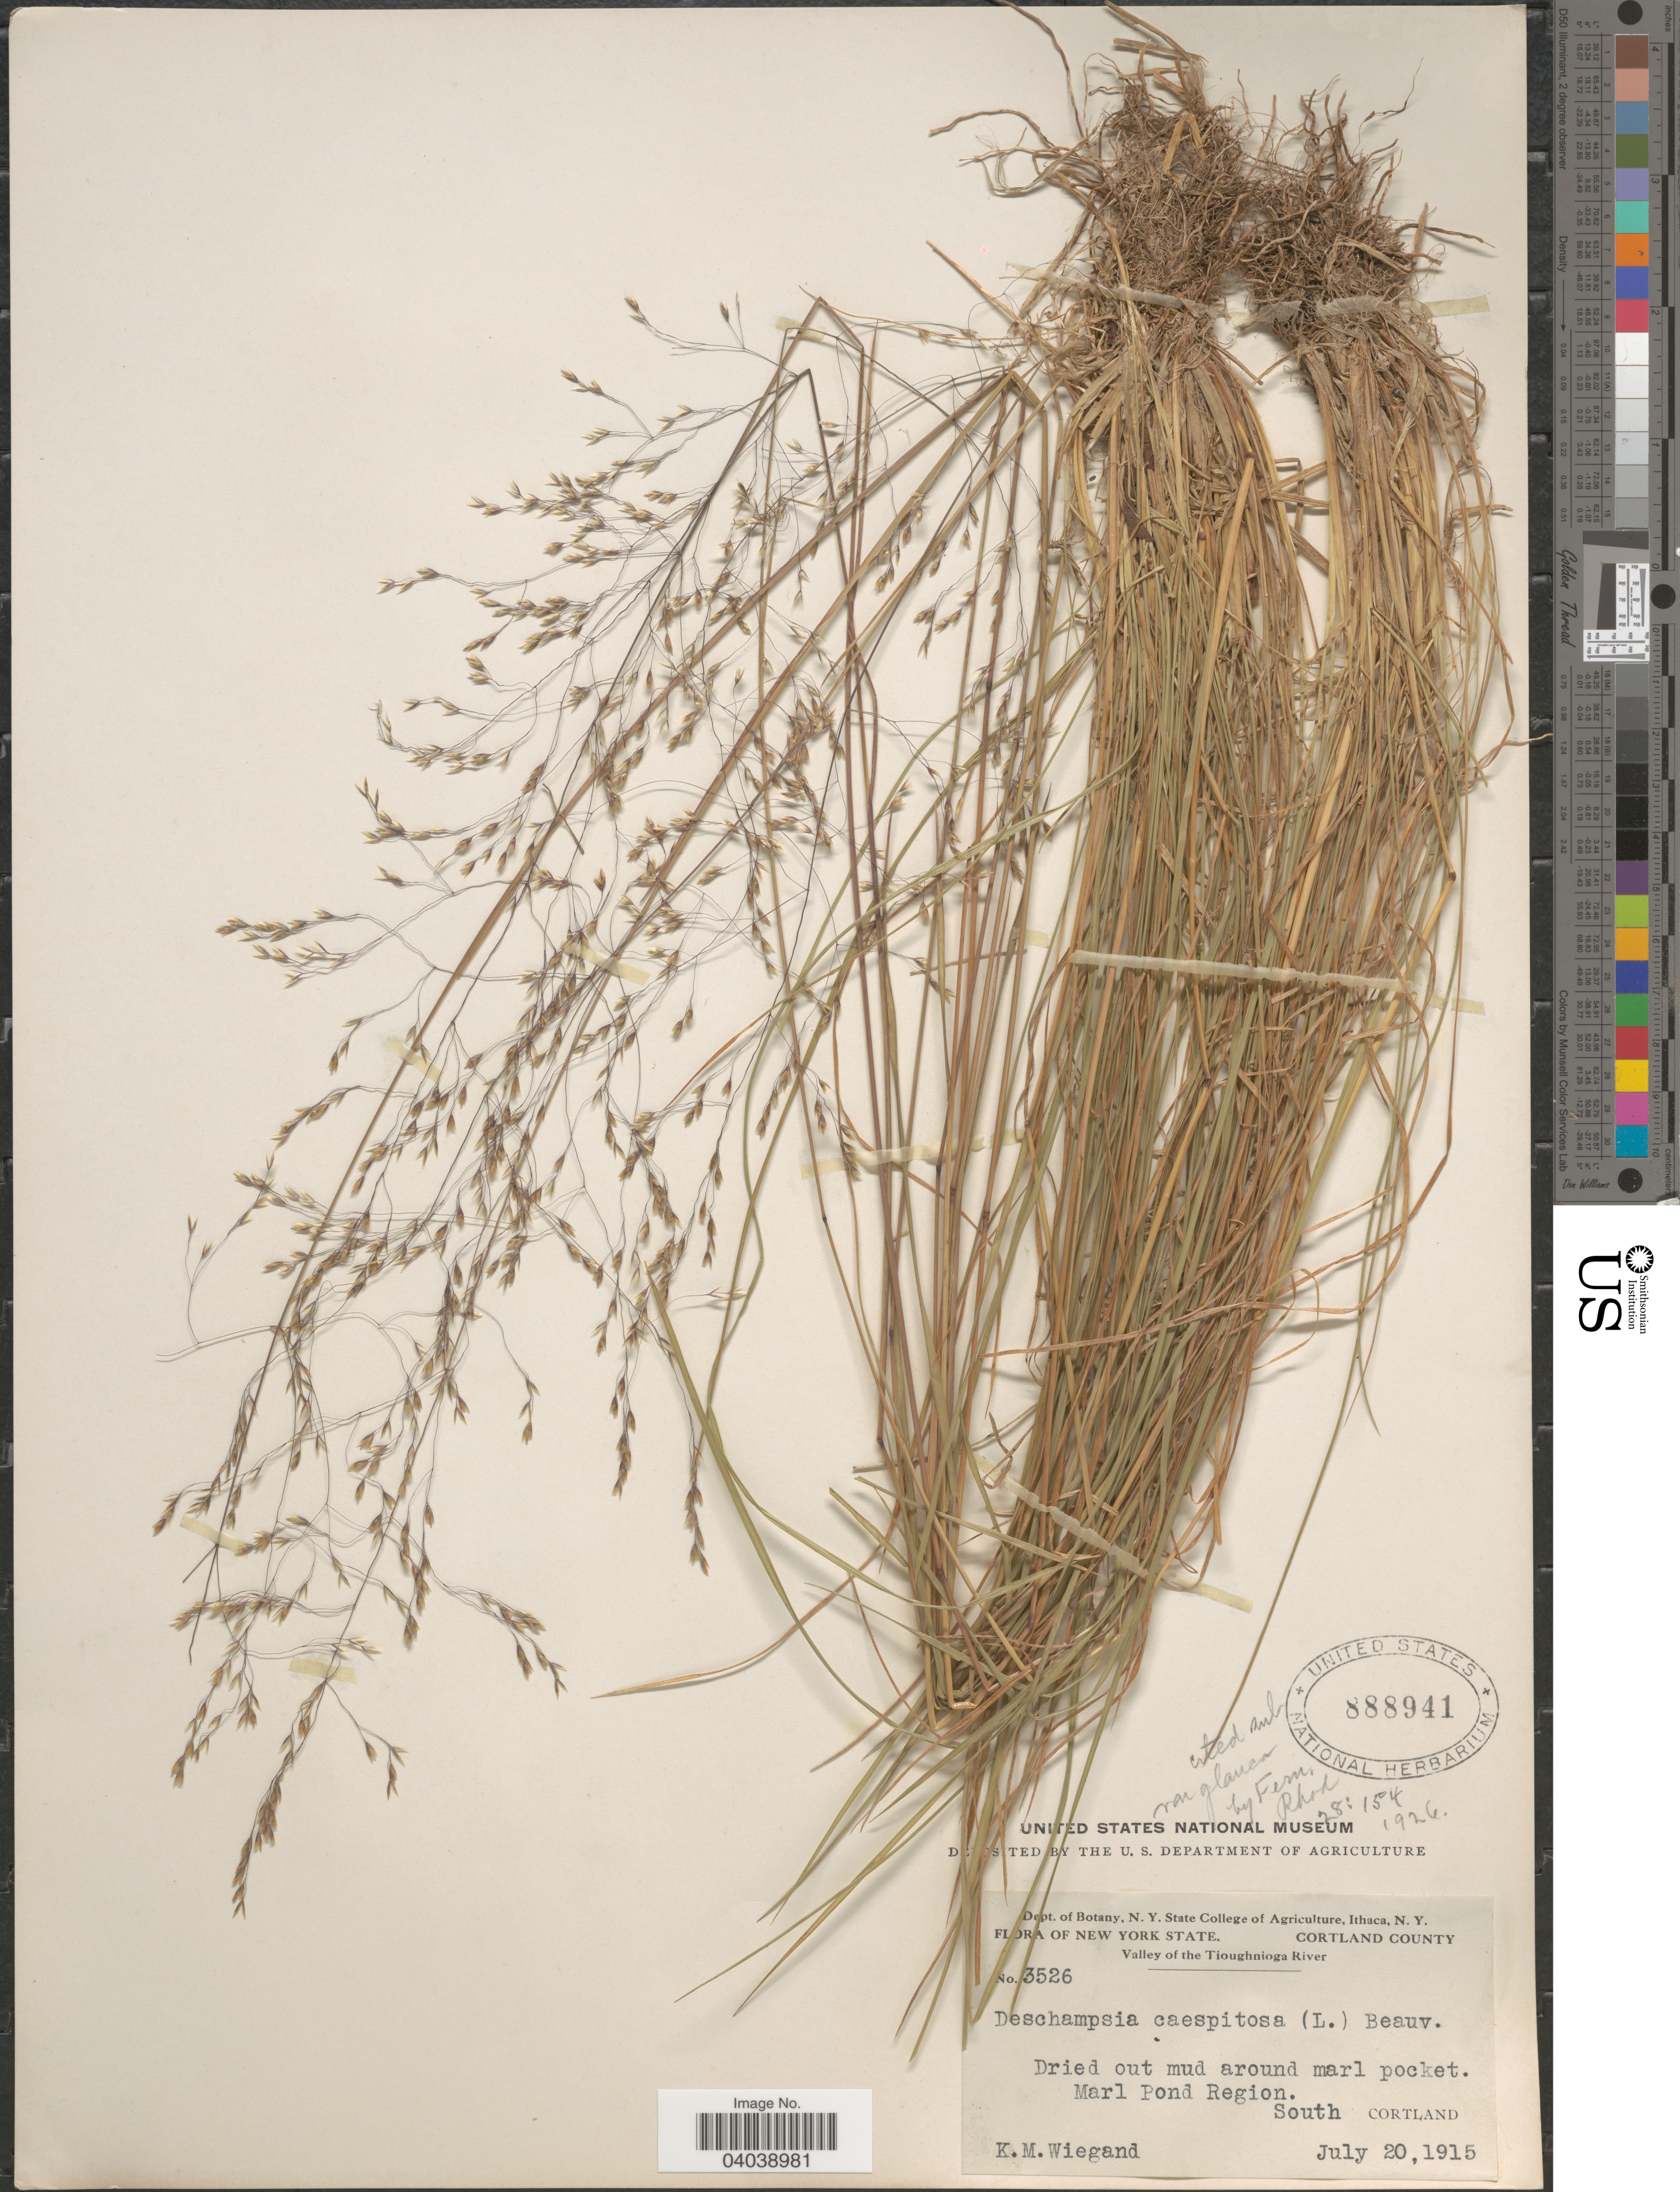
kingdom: Plantae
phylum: Tracheophyta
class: Liliopsida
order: Poales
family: Poaceae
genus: Deschampsia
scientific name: Deschampsia cespitosa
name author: (L.) P. Beauv.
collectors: K. M. Wiegand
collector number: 3526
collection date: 1915-07-20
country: United States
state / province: New York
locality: Cortland County. Valley of the Tioughnioga River. Dried out mud around marl pocket. Marl Pond Region. South Cortland.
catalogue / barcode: US 888941